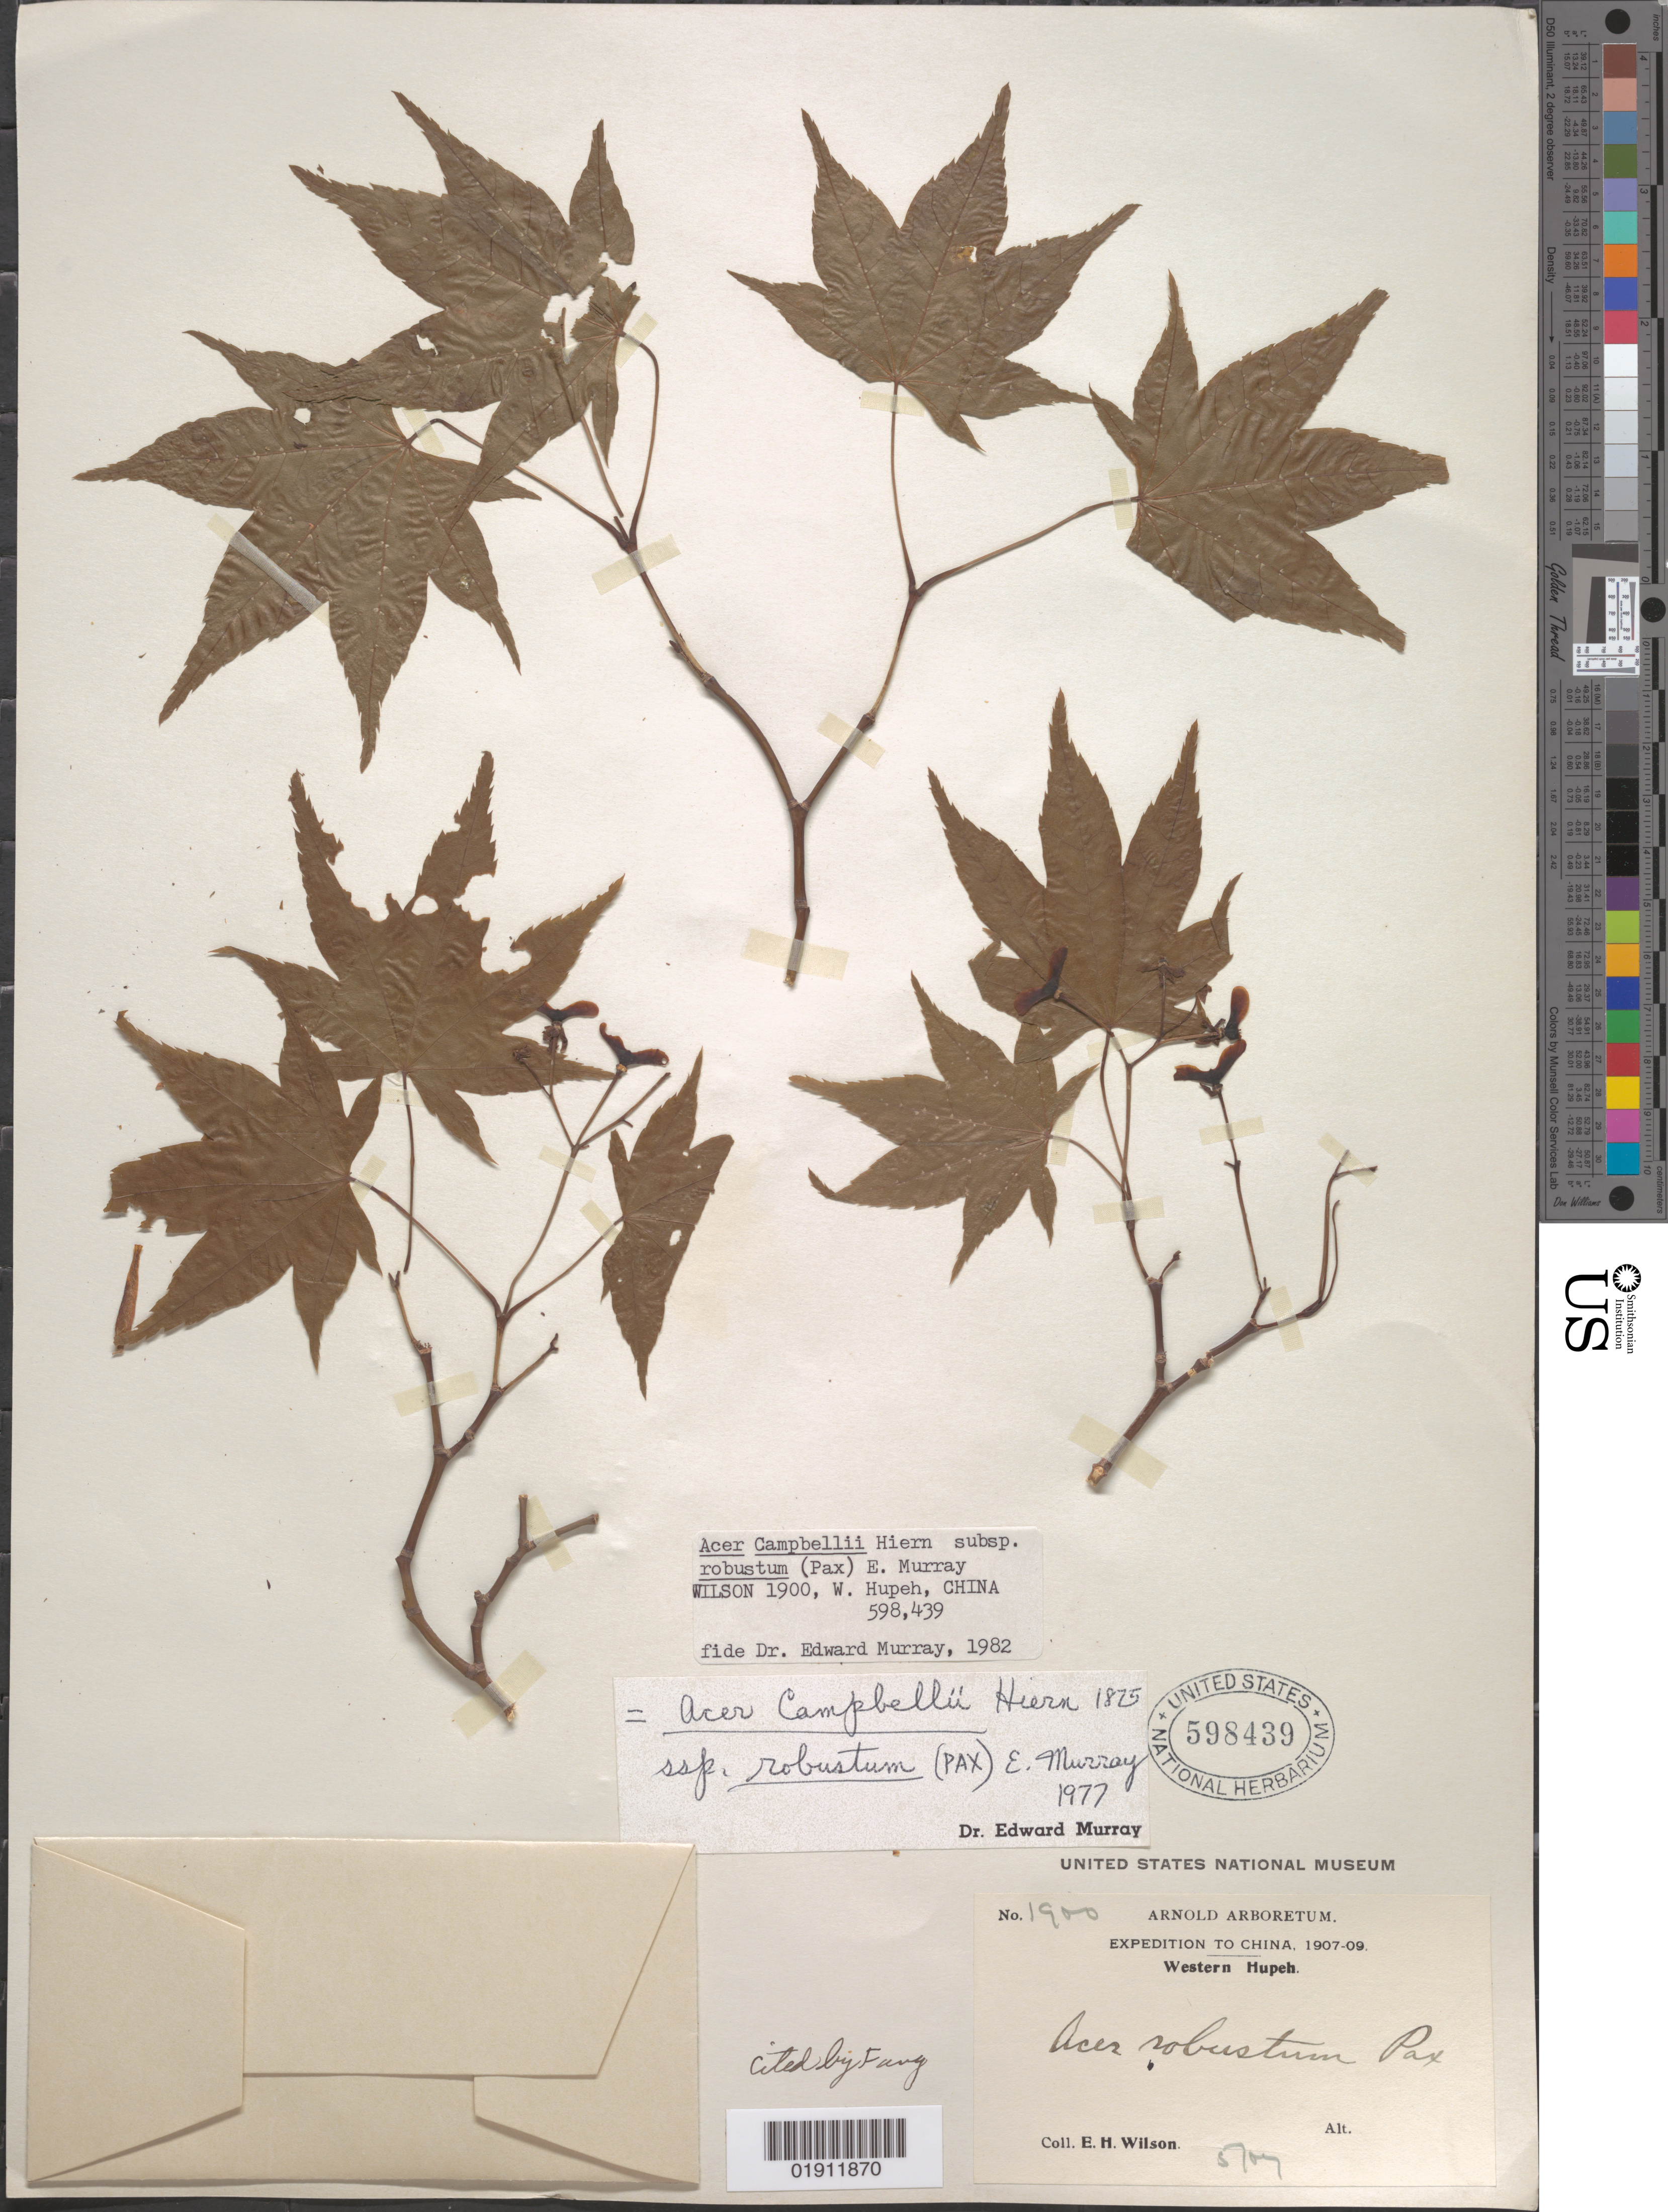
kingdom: Plantae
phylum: Tracheophyta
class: Magnoliopsida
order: Sapindales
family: Sapindaceae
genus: Acer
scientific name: Acer campbellii subsp. robustum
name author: (Pax) A.E. Murray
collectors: E. H. Wilson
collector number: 1900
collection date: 1907-05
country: China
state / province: Hubei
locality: Western Hupeh [Hubei]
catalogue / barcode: US 598439